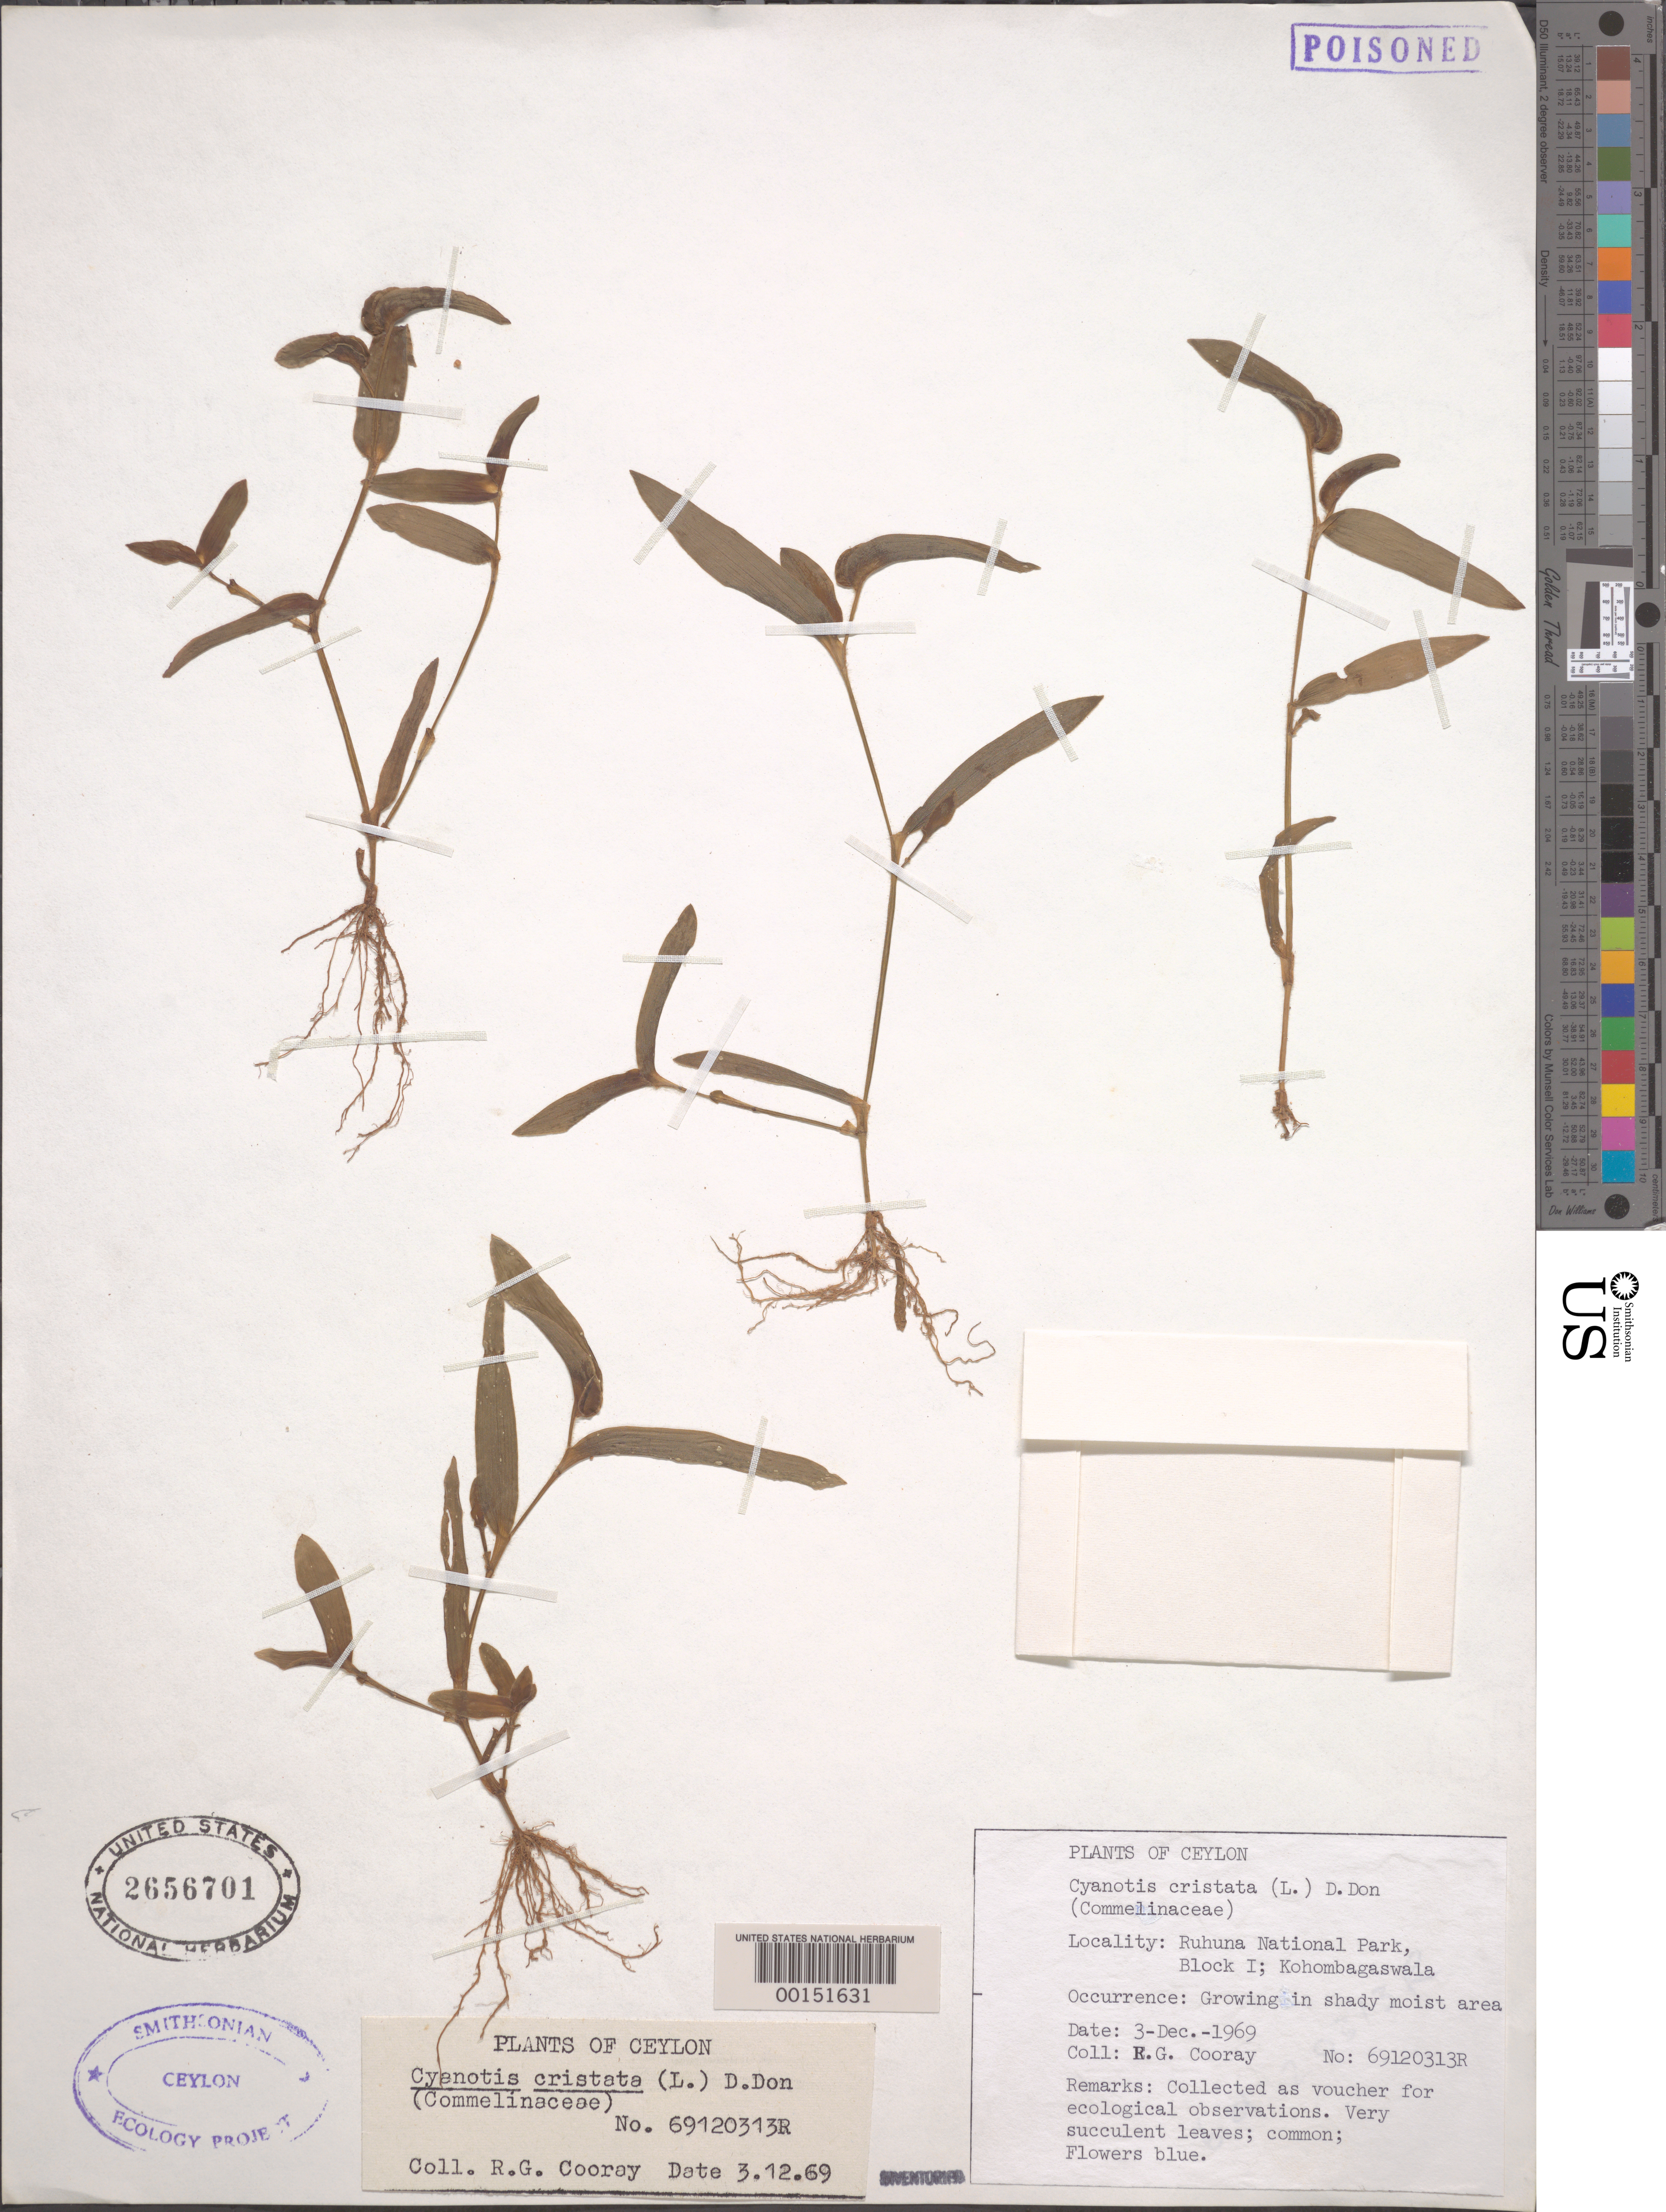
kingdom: Plantae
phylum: Tracheophyta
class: Liliopsida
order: Commelinales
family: Commelinaceae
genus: Cyanotis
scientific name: Cyanotis cristata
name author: (L.) D. Don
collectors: R. Cooray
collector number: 69120313r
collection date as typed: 03 Dec 1969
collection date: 1969-12-03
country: Sri Lanka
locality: Ruhuna national park, kohombagaswala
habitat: Moist soil; shade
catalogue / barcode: US 2656701